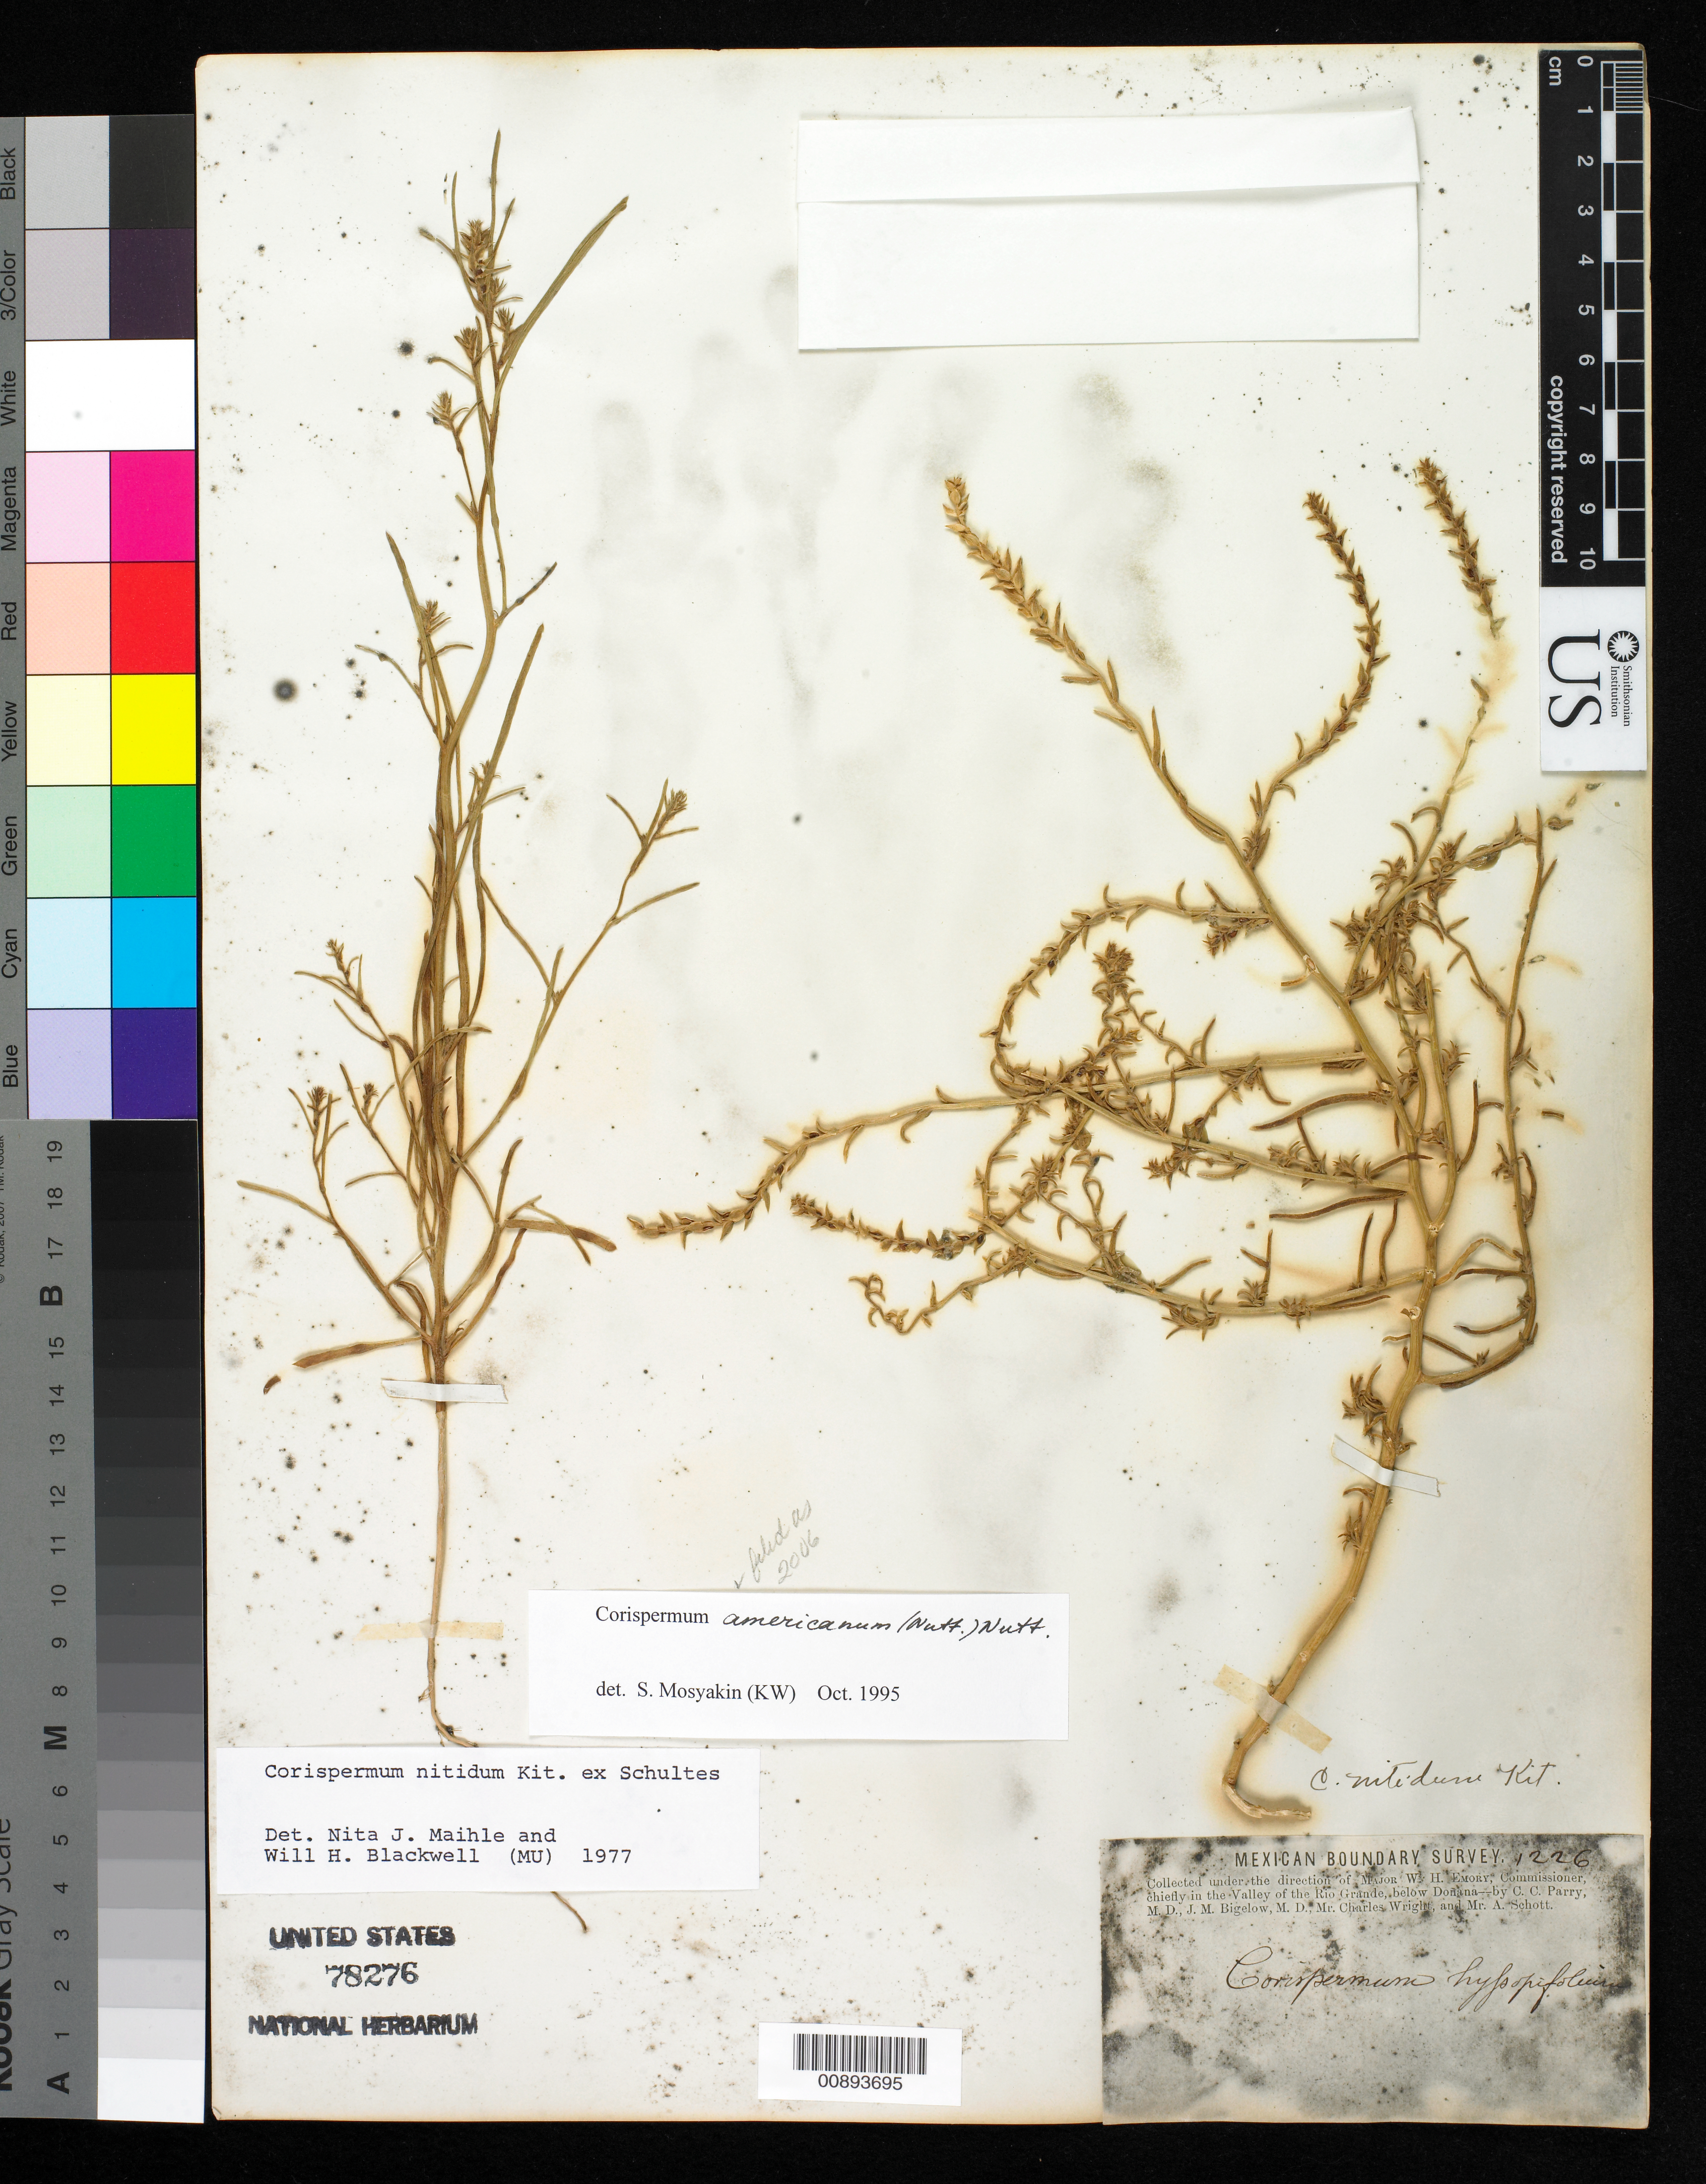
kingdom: Plantae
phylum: Tracheophyta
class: Magnoliopsida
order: Caryophyllales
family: Amaranthaceae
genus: Corispermum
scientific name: Corispermum americanum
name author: (Nutt.) Nutt.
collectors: C. C. Parry, J. M. Bigelow, C. Wright & A. C. V. Schott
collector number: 1226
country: United States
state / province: New Mexico / Texas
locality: Valley of the Rio Grande, below Doñana.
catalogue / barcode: US 78276